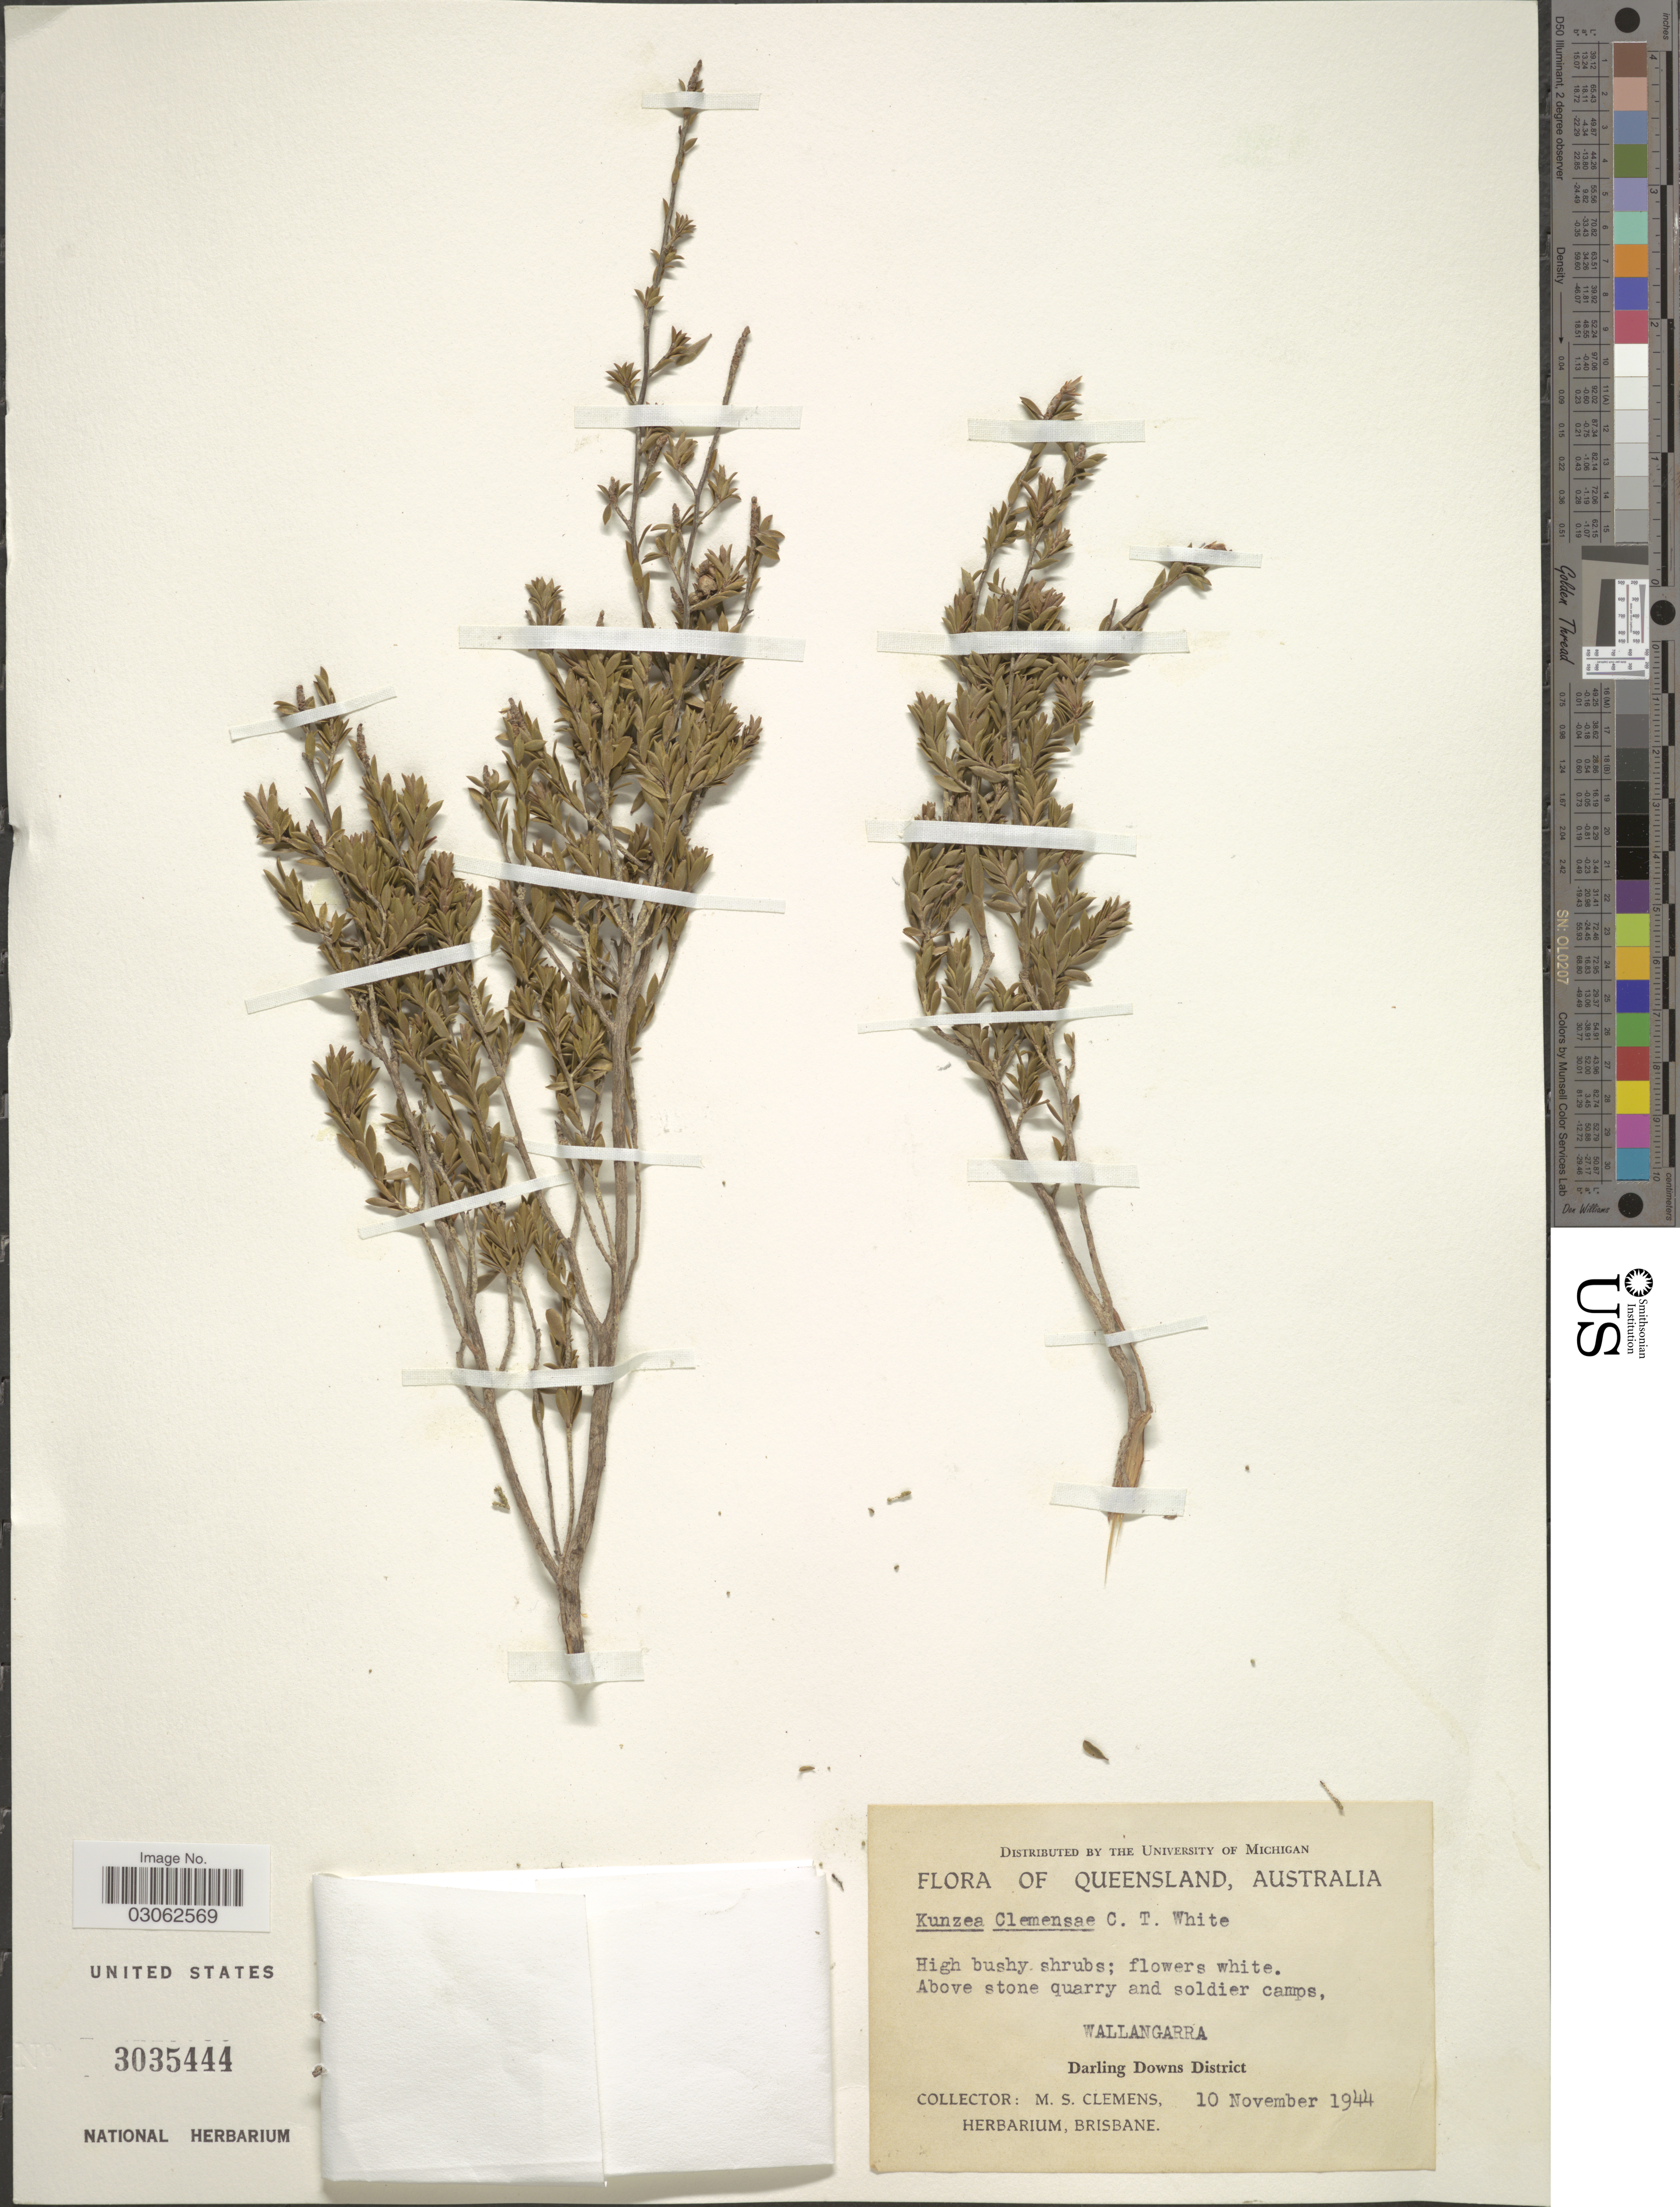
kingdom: Plantae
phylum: Tracheophyta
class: Magnoliopsida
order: Myrtales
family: Myrtaceae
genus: Kunzea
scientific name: Kunzea capitata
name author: (Sm.) Heynh.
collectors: M. S. Clemens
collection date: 1944-11-10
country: Australia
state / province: Queensland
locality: Above stone quarry and soldier camps, Wallangarra. Darling Downs District.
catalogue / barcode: US 3035444